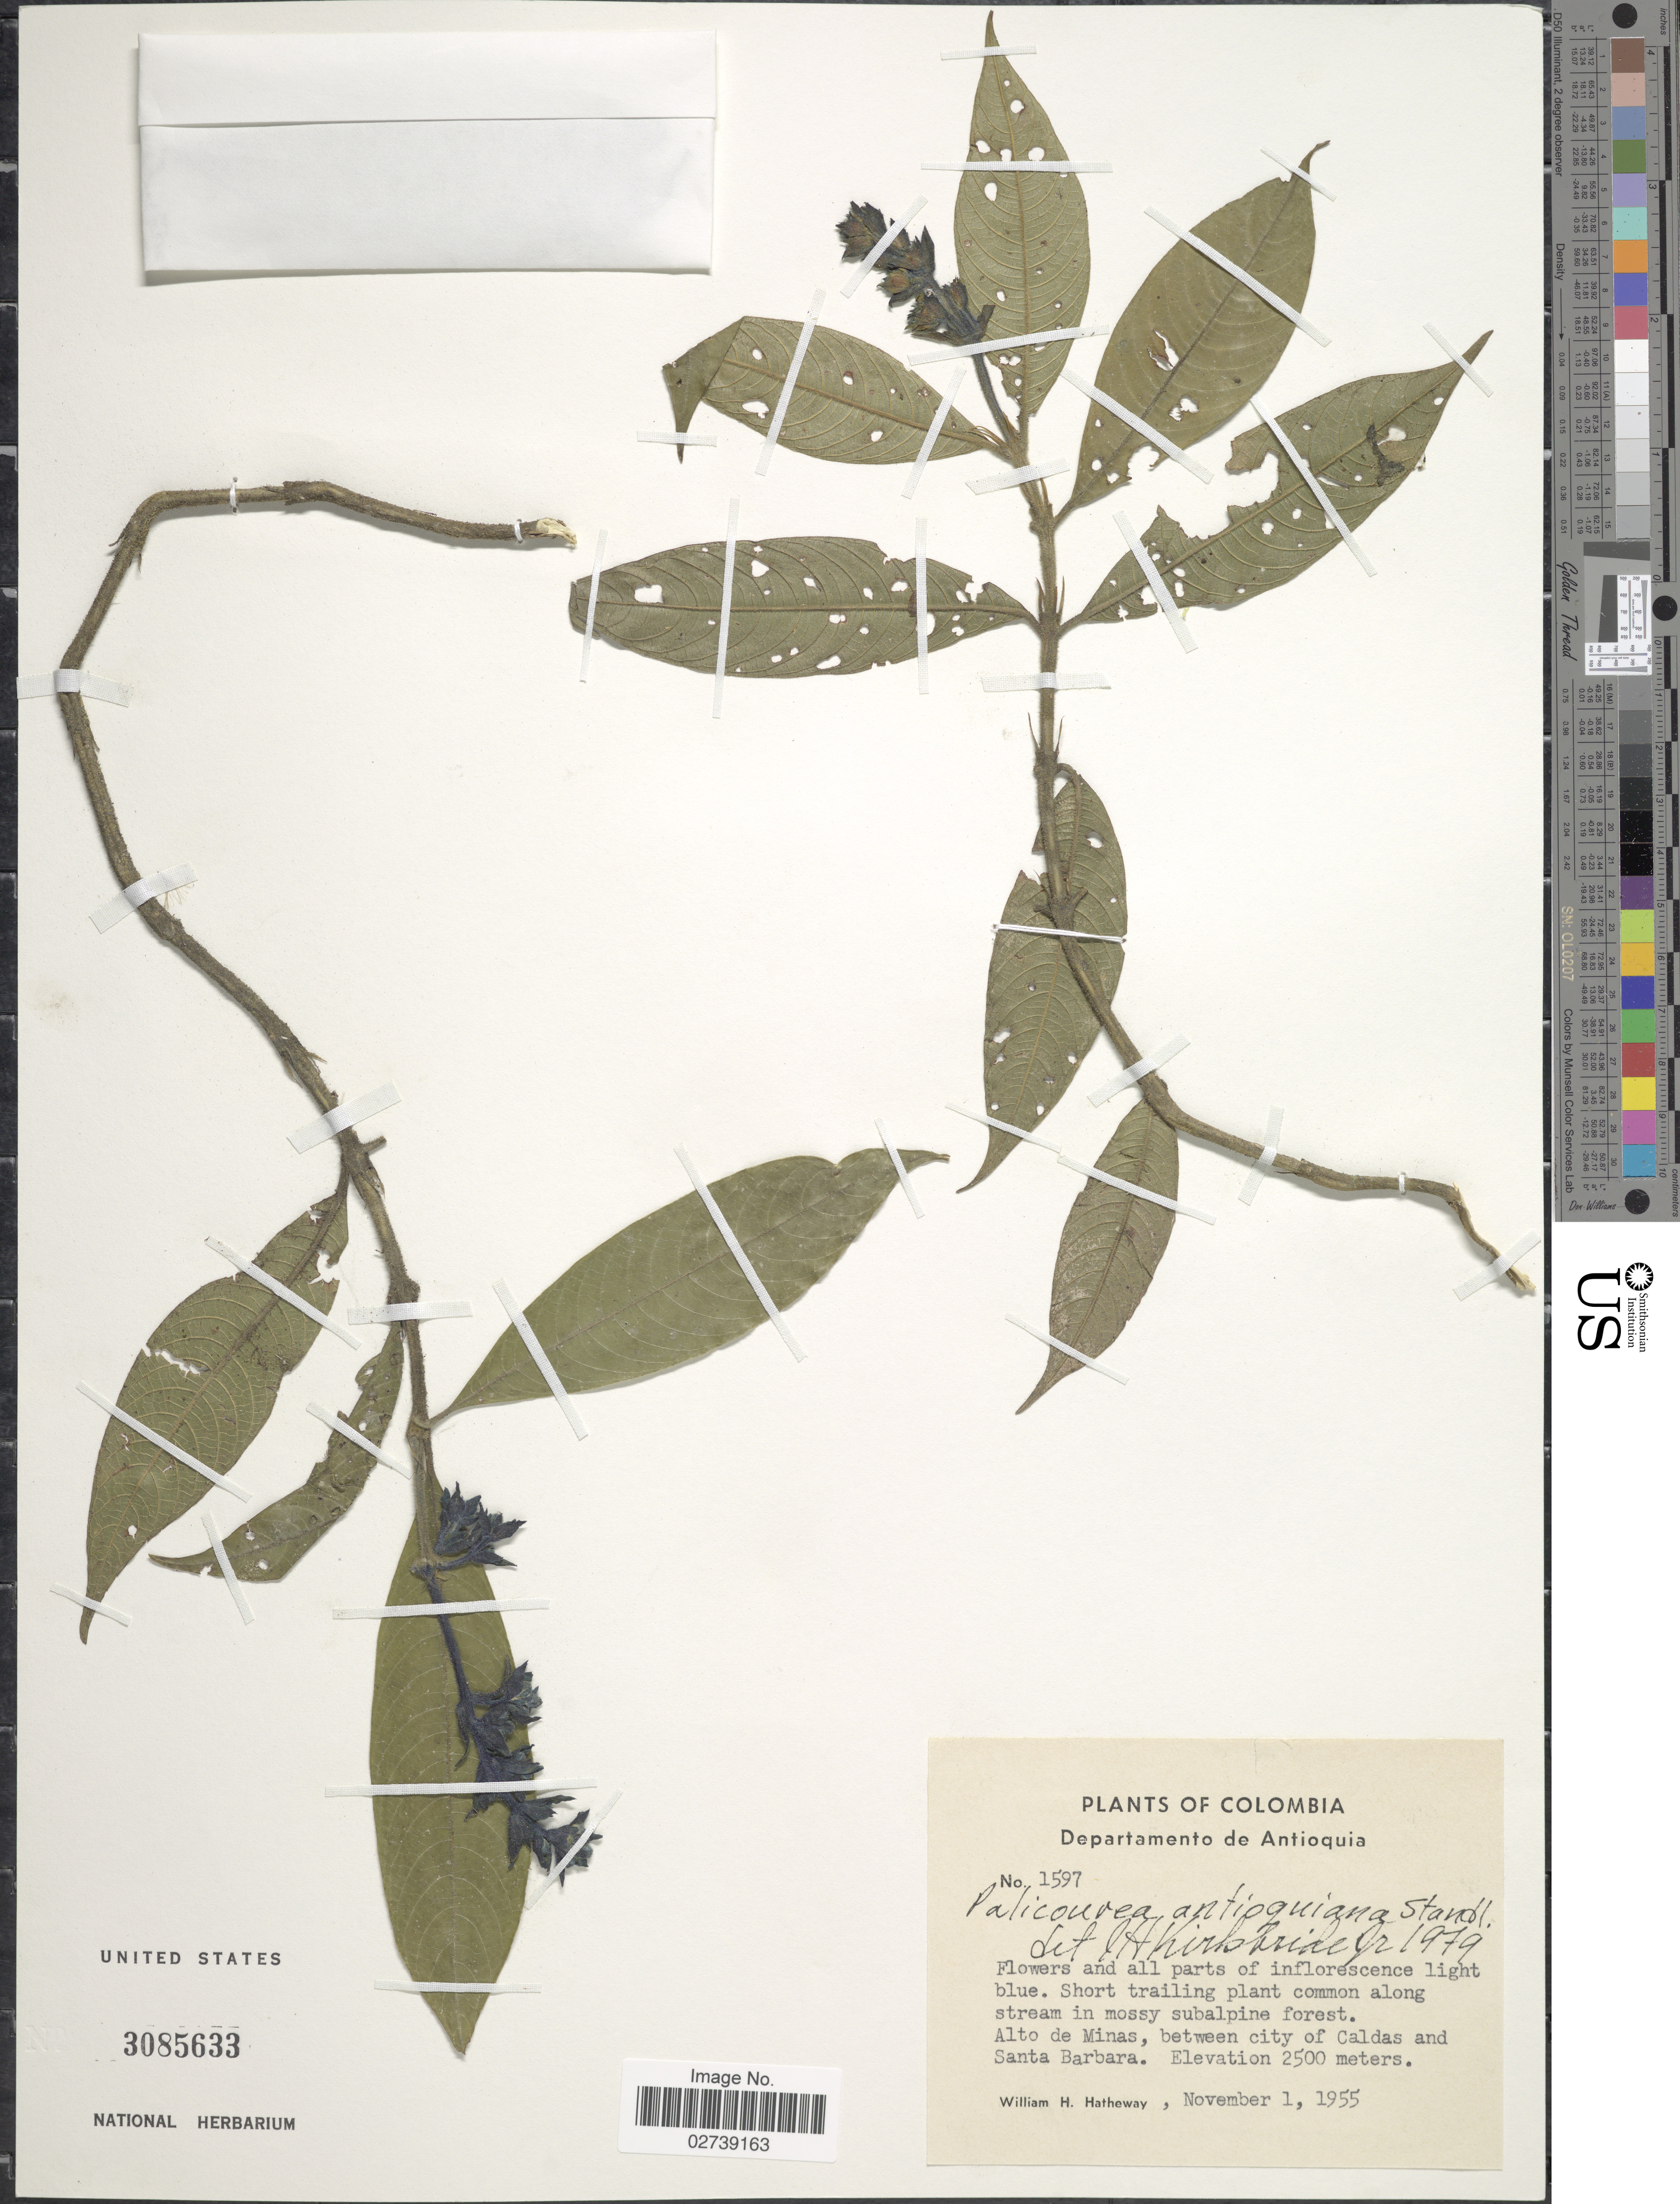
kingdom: Plantae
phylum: Tracheophyta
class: Magnoliopsida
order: Gentianales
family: Rubiaceae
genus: Palicourea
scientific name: Palicourea antioquiana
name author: Standl.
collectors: W. H. Hatheway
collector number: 1597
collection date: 1955-11-01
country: Colombia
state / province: Antioquia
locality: Departamento de Antioquia. Alto de Minas, between city of Caldas and Santa Barbara.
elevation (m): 2500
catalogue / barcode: US 3085633